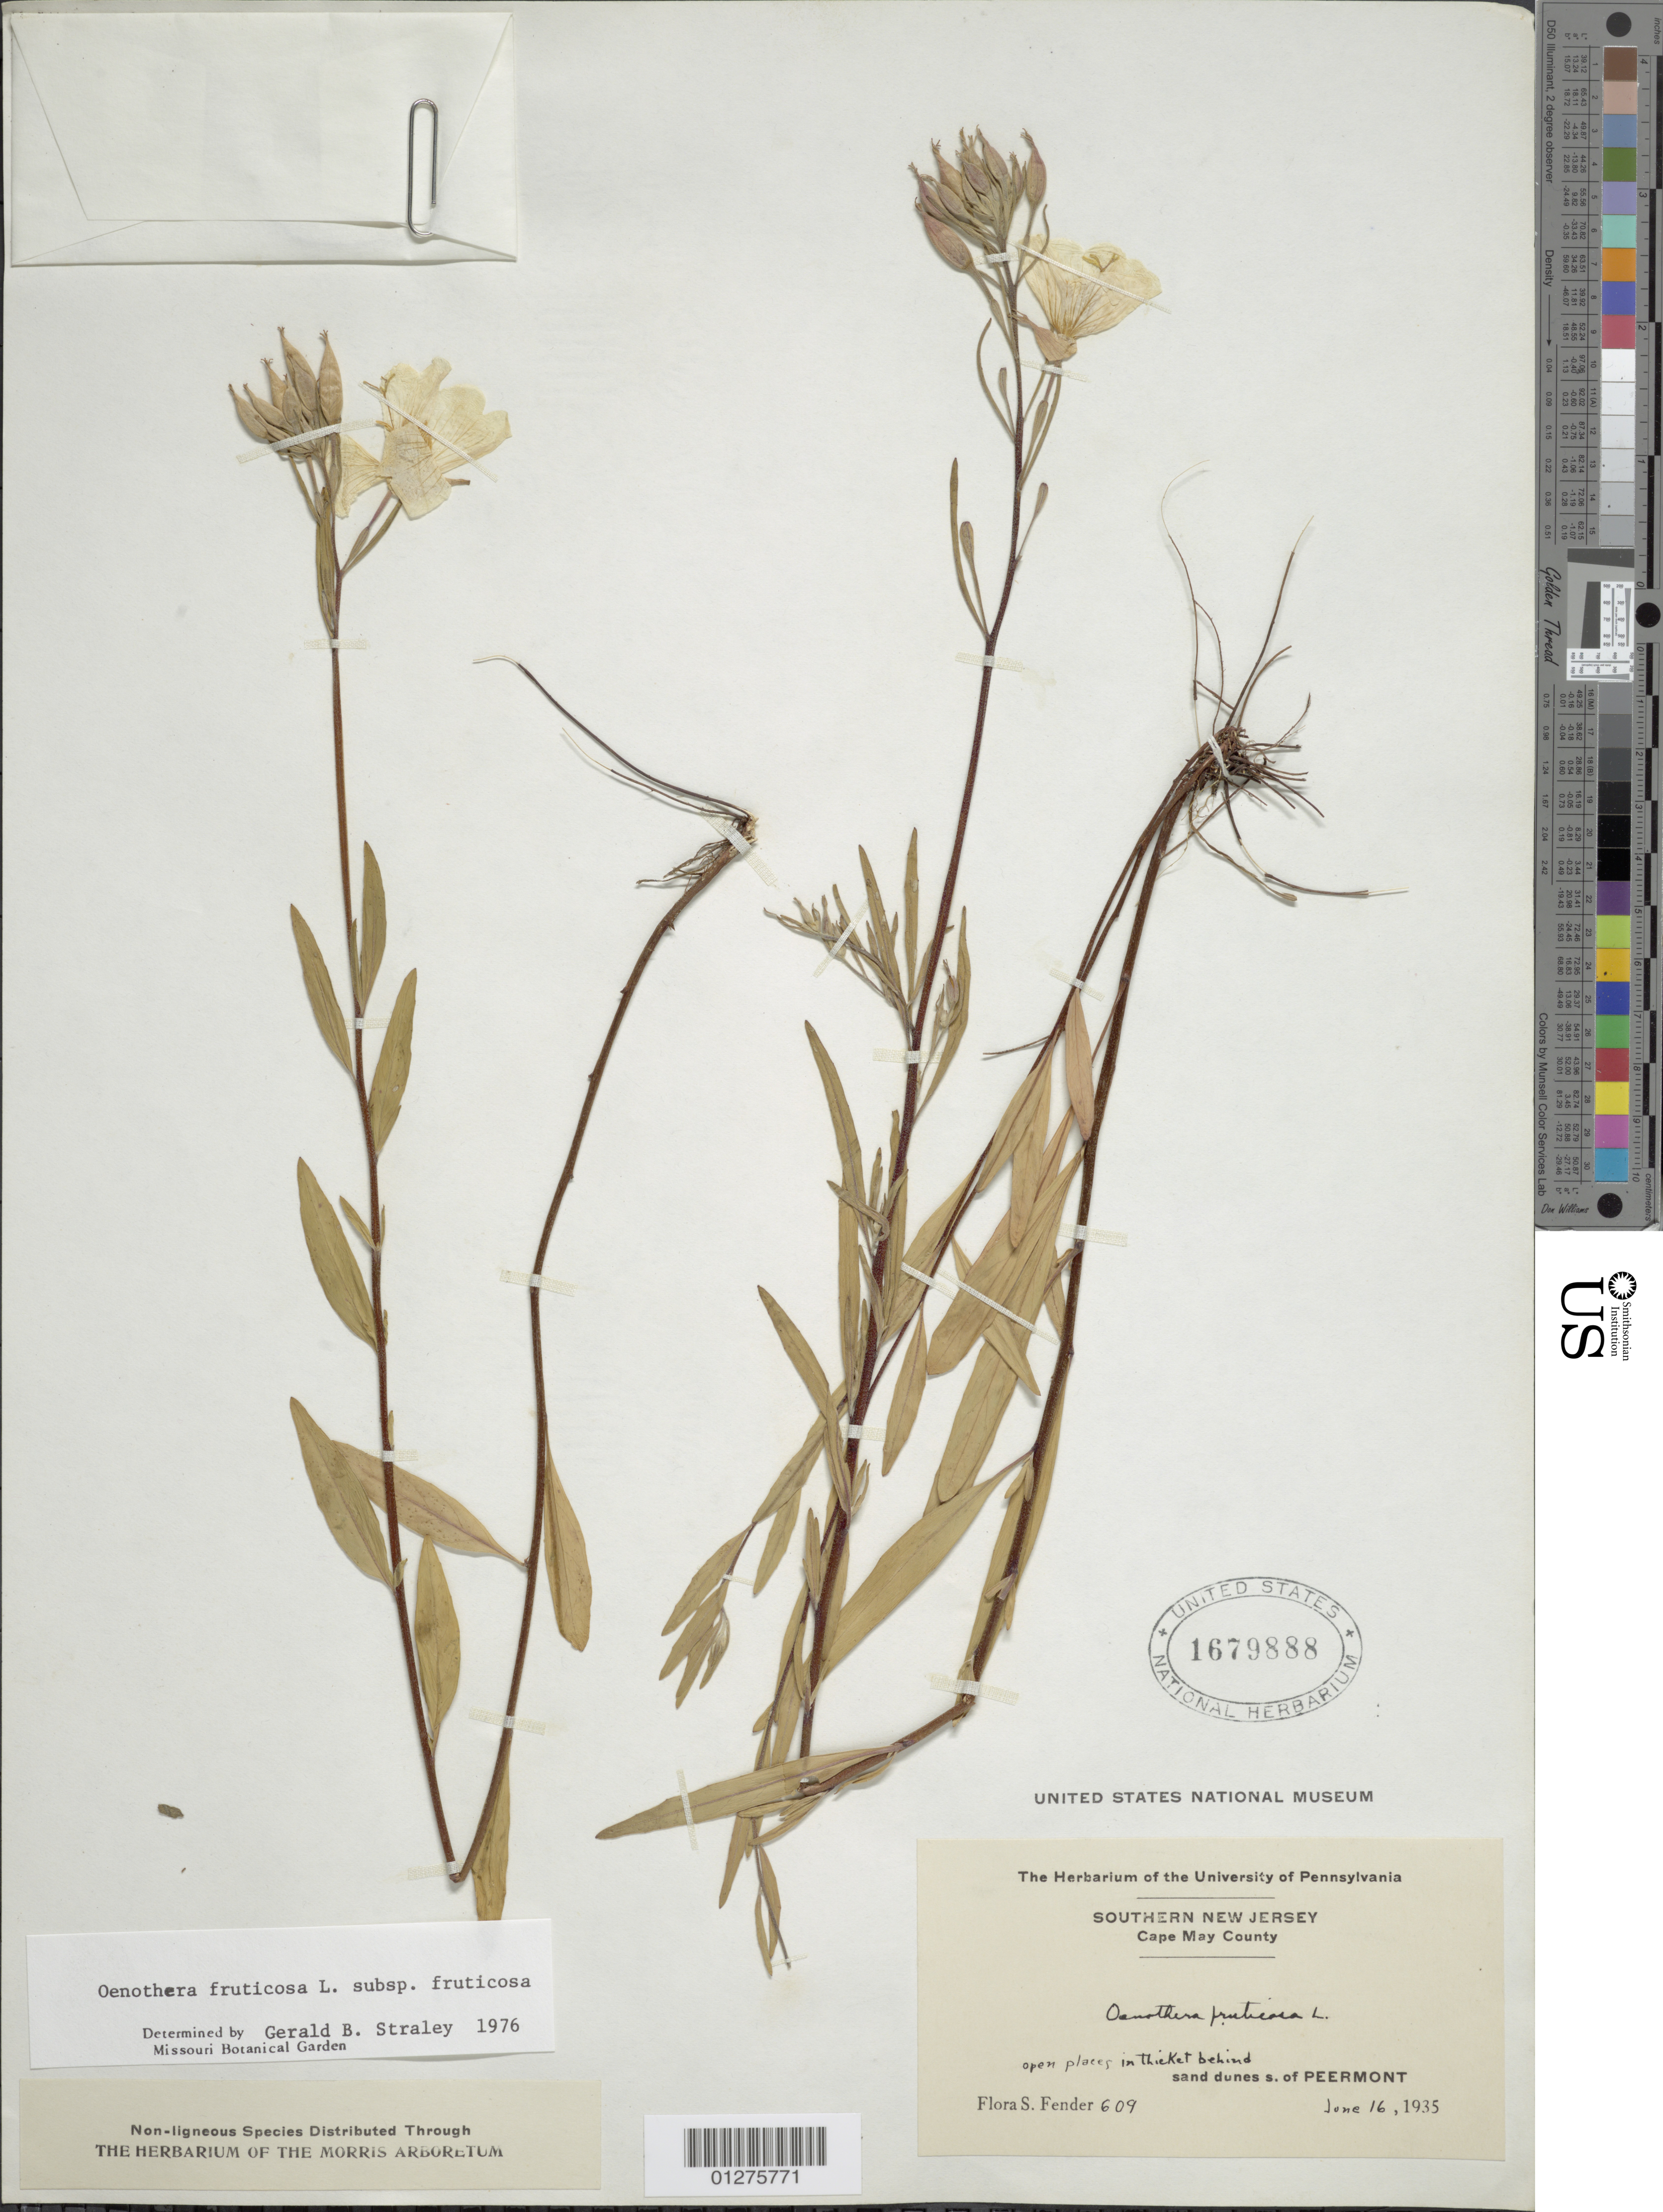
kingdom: Plantae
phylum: Tracheophyta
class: Magnoliopsida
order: Myrtales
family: Onagraceae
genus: Oenothera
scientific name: Oenothera fruticosa subsp. fruticosa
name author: L.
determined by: Straley, G. B.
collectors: F. Fender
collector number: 609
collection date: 1935-06-16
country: United States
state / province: New Jersey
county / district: Cape May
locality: Sand dunes S. of Peermont.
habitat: Open places in thicket behind.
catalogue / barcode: US 1679888